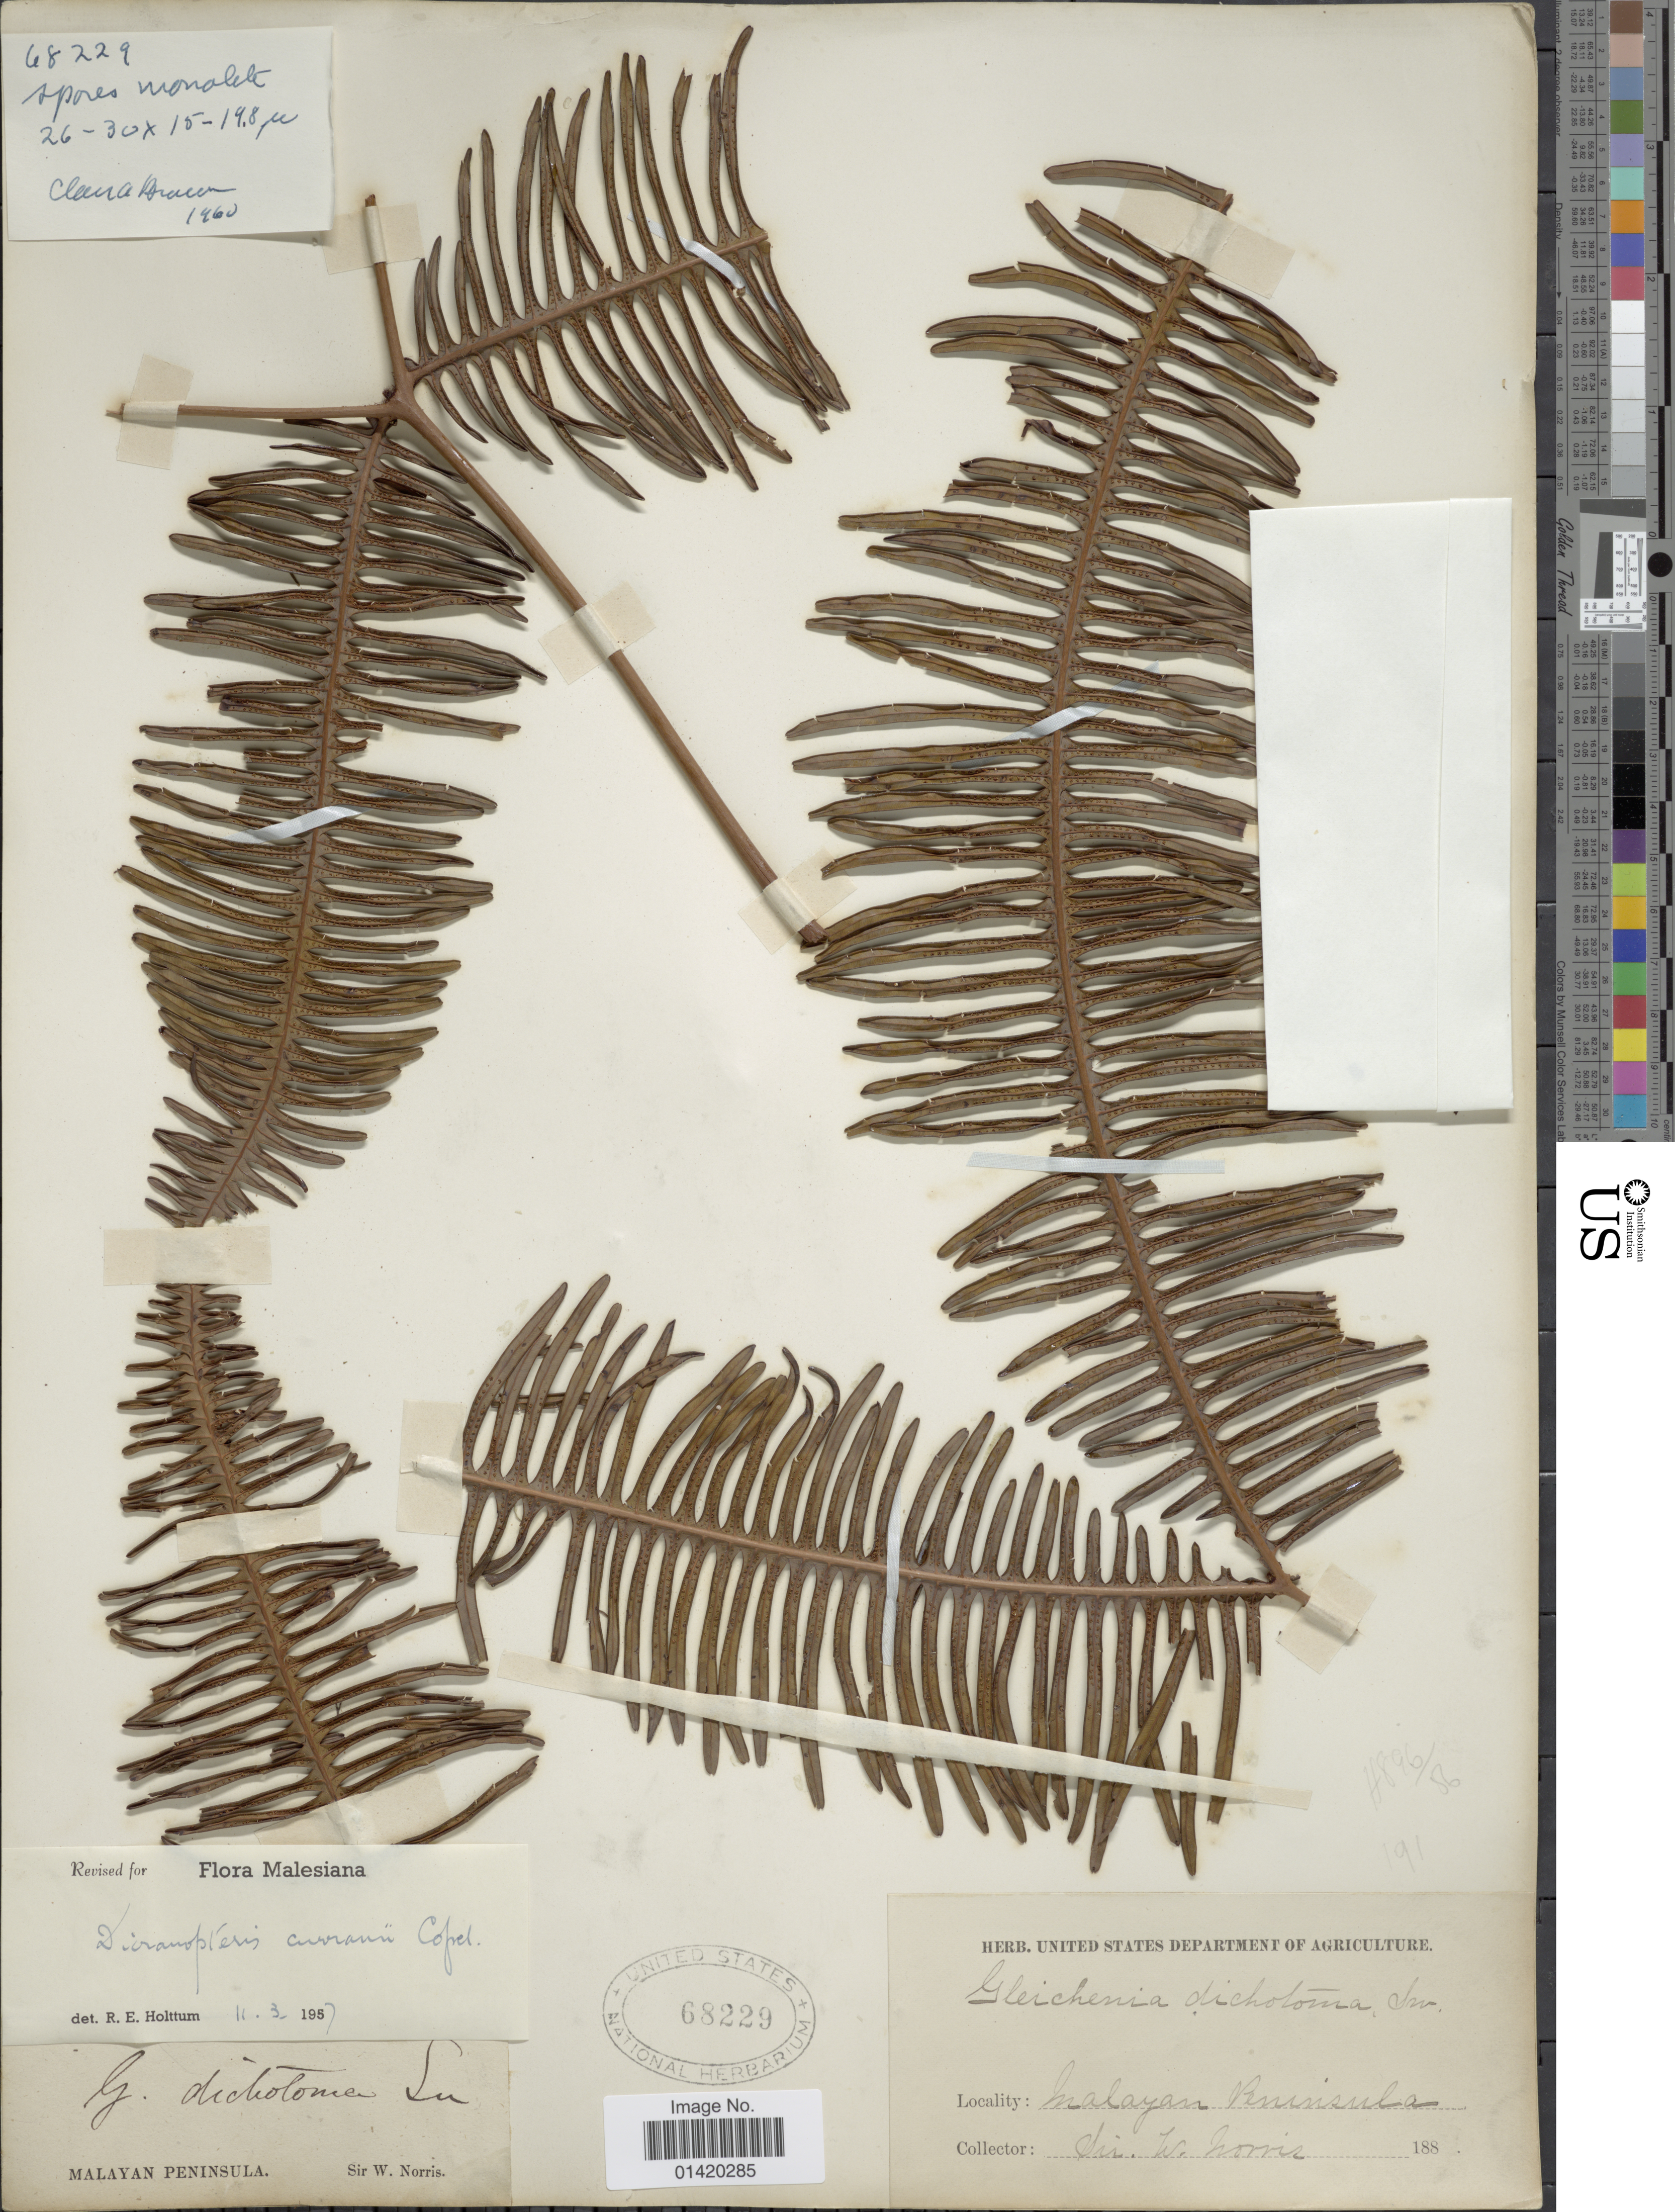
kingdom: Plantae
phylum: Tracheophyta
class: Polypodiopsida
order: Gleicheniales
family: Gleicheniaceae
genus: Dicranopteris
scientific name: Dicranopteris curranii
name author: Copel.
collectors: W. Norris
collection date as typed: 188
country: Malaysia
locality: Malayan Peninsula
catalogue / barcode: US 68229